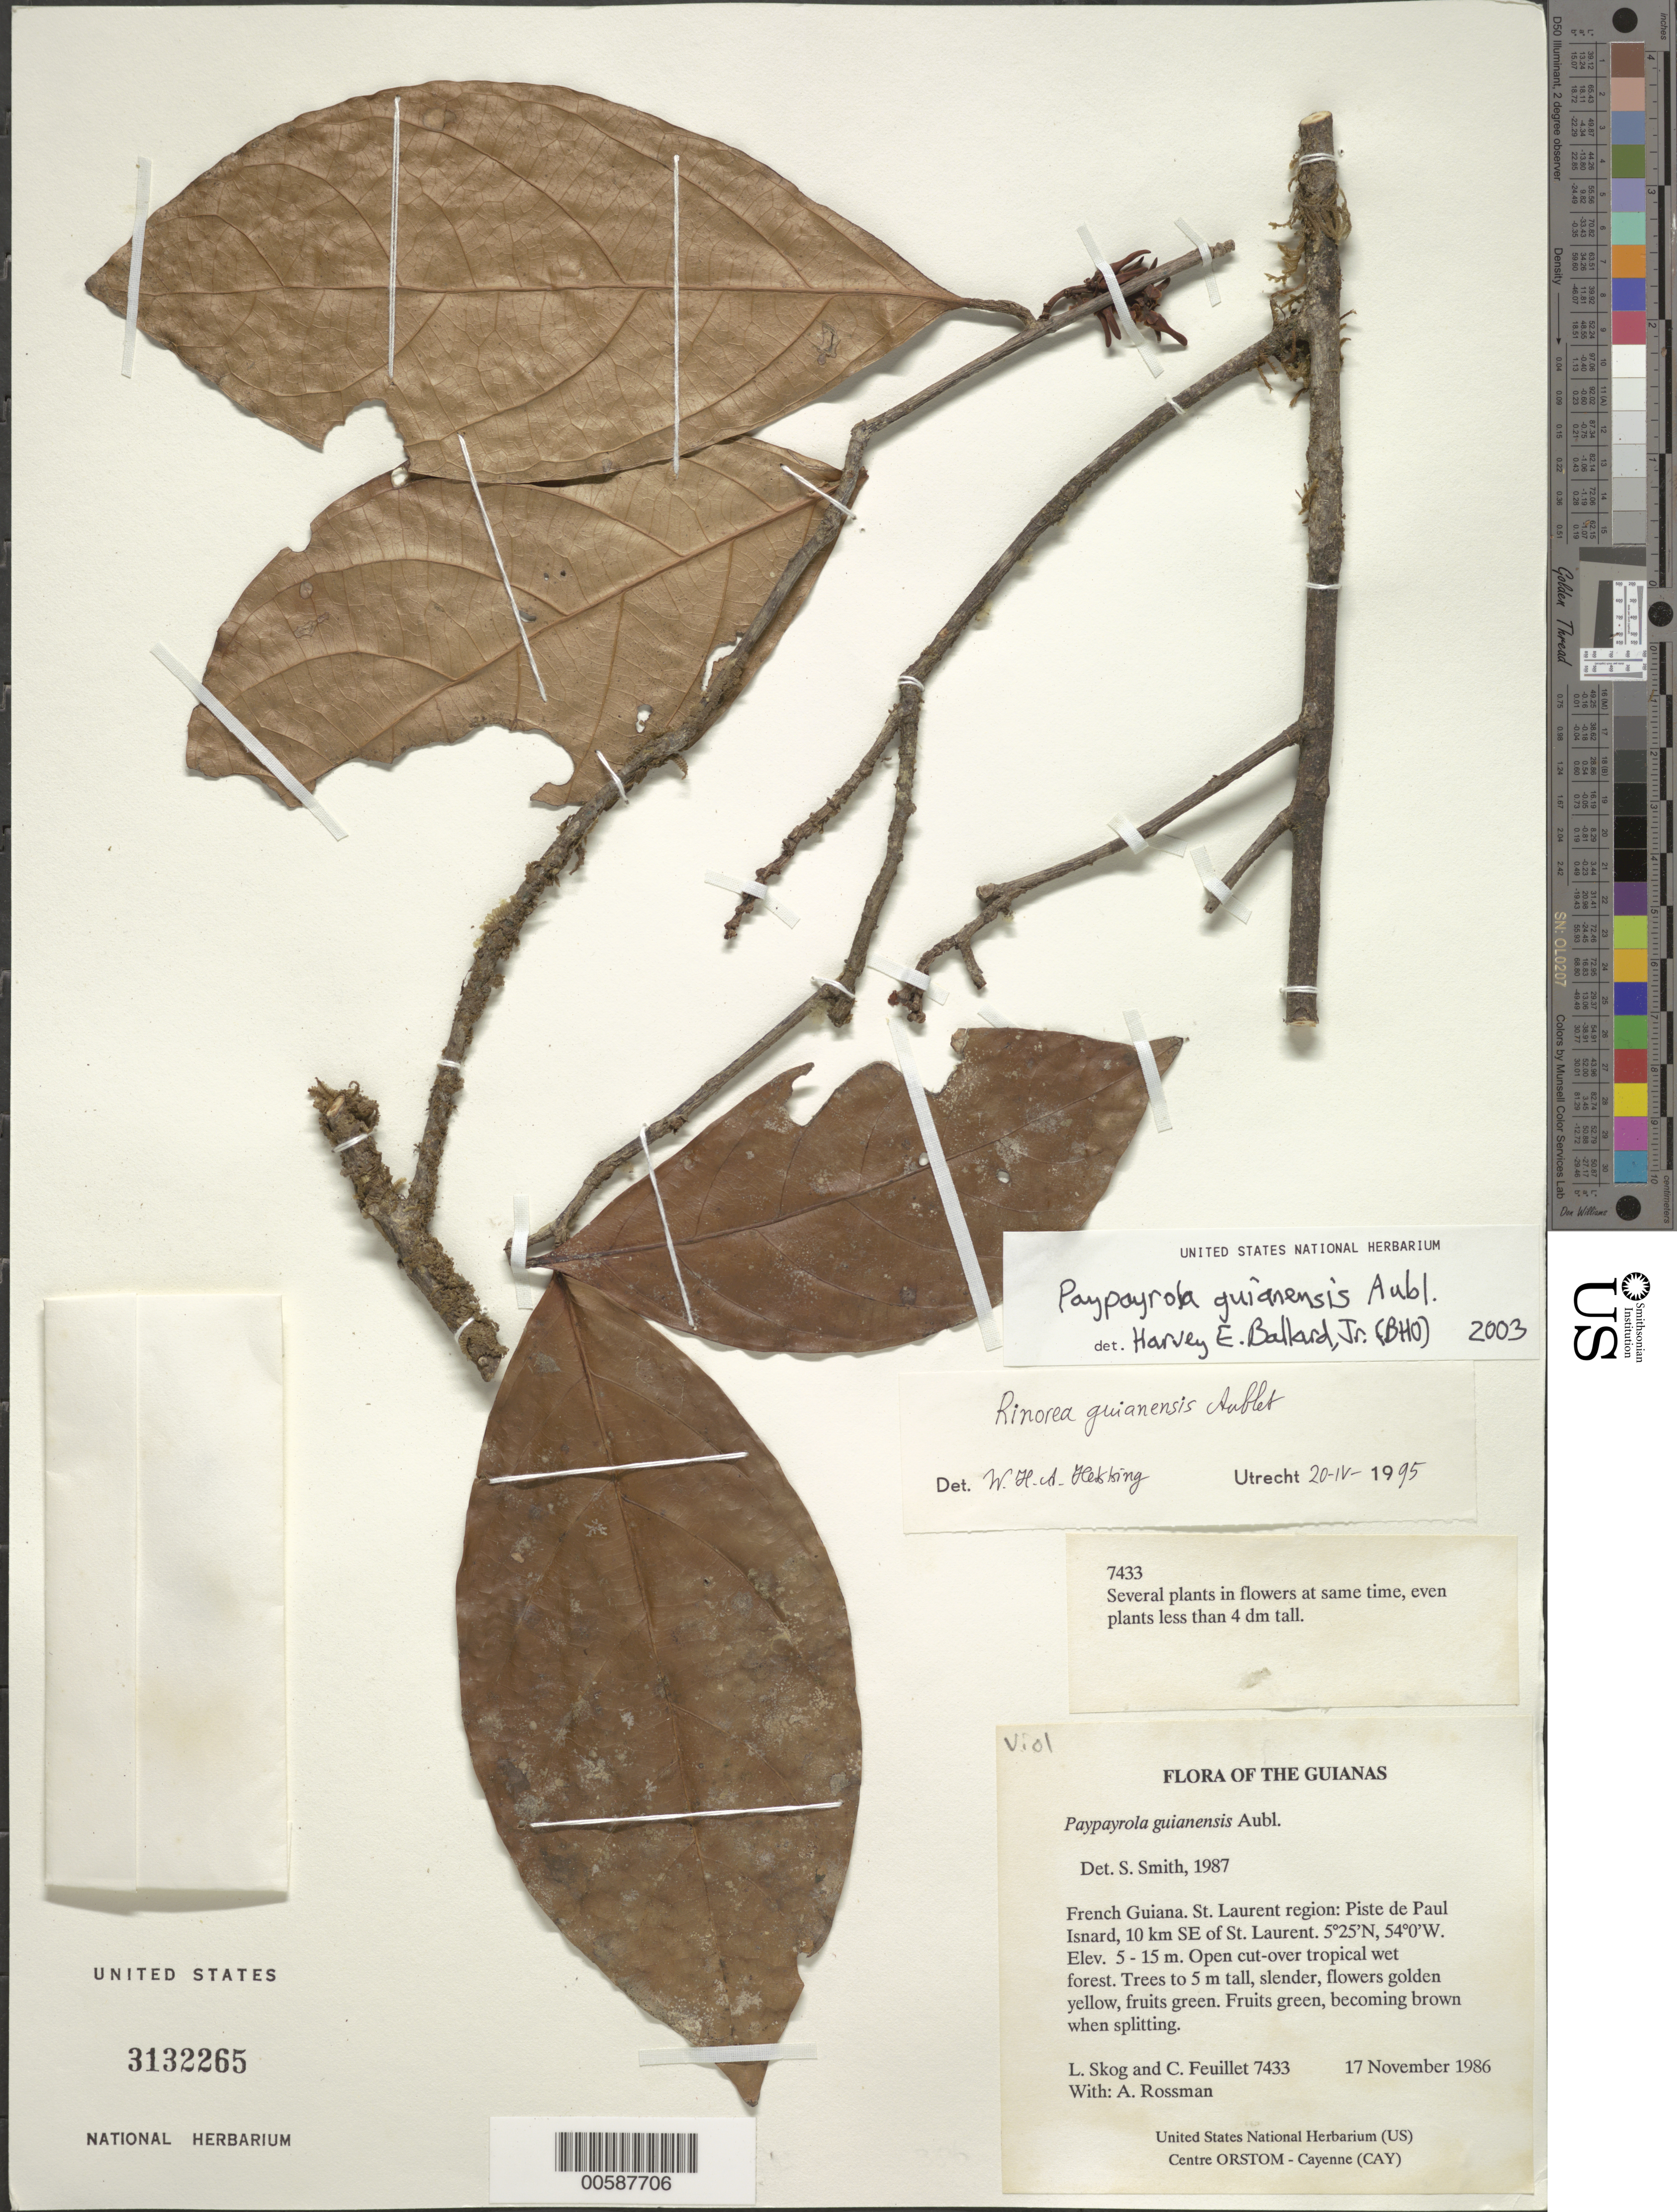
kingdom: Plantae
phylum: Tracheophyta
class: Magnoliopsida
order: Malpighiales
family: Violaceae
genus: Paypayrola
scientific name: Paypayrola guianensis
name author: Aubl.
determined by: Ballard, Harvey E.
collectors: L. E. Skog, C. Feuillet & A. Rossman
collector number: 7433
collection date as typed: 17 November 1986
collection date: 1986-11-17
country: French Guiana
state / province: Saint-Laurent-du-Maroni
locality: Piste de Paul Isnard, 10 km SE of St. Laurent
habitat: Open cut-over tropical wet forest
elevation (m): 5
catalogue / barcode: US 3132265